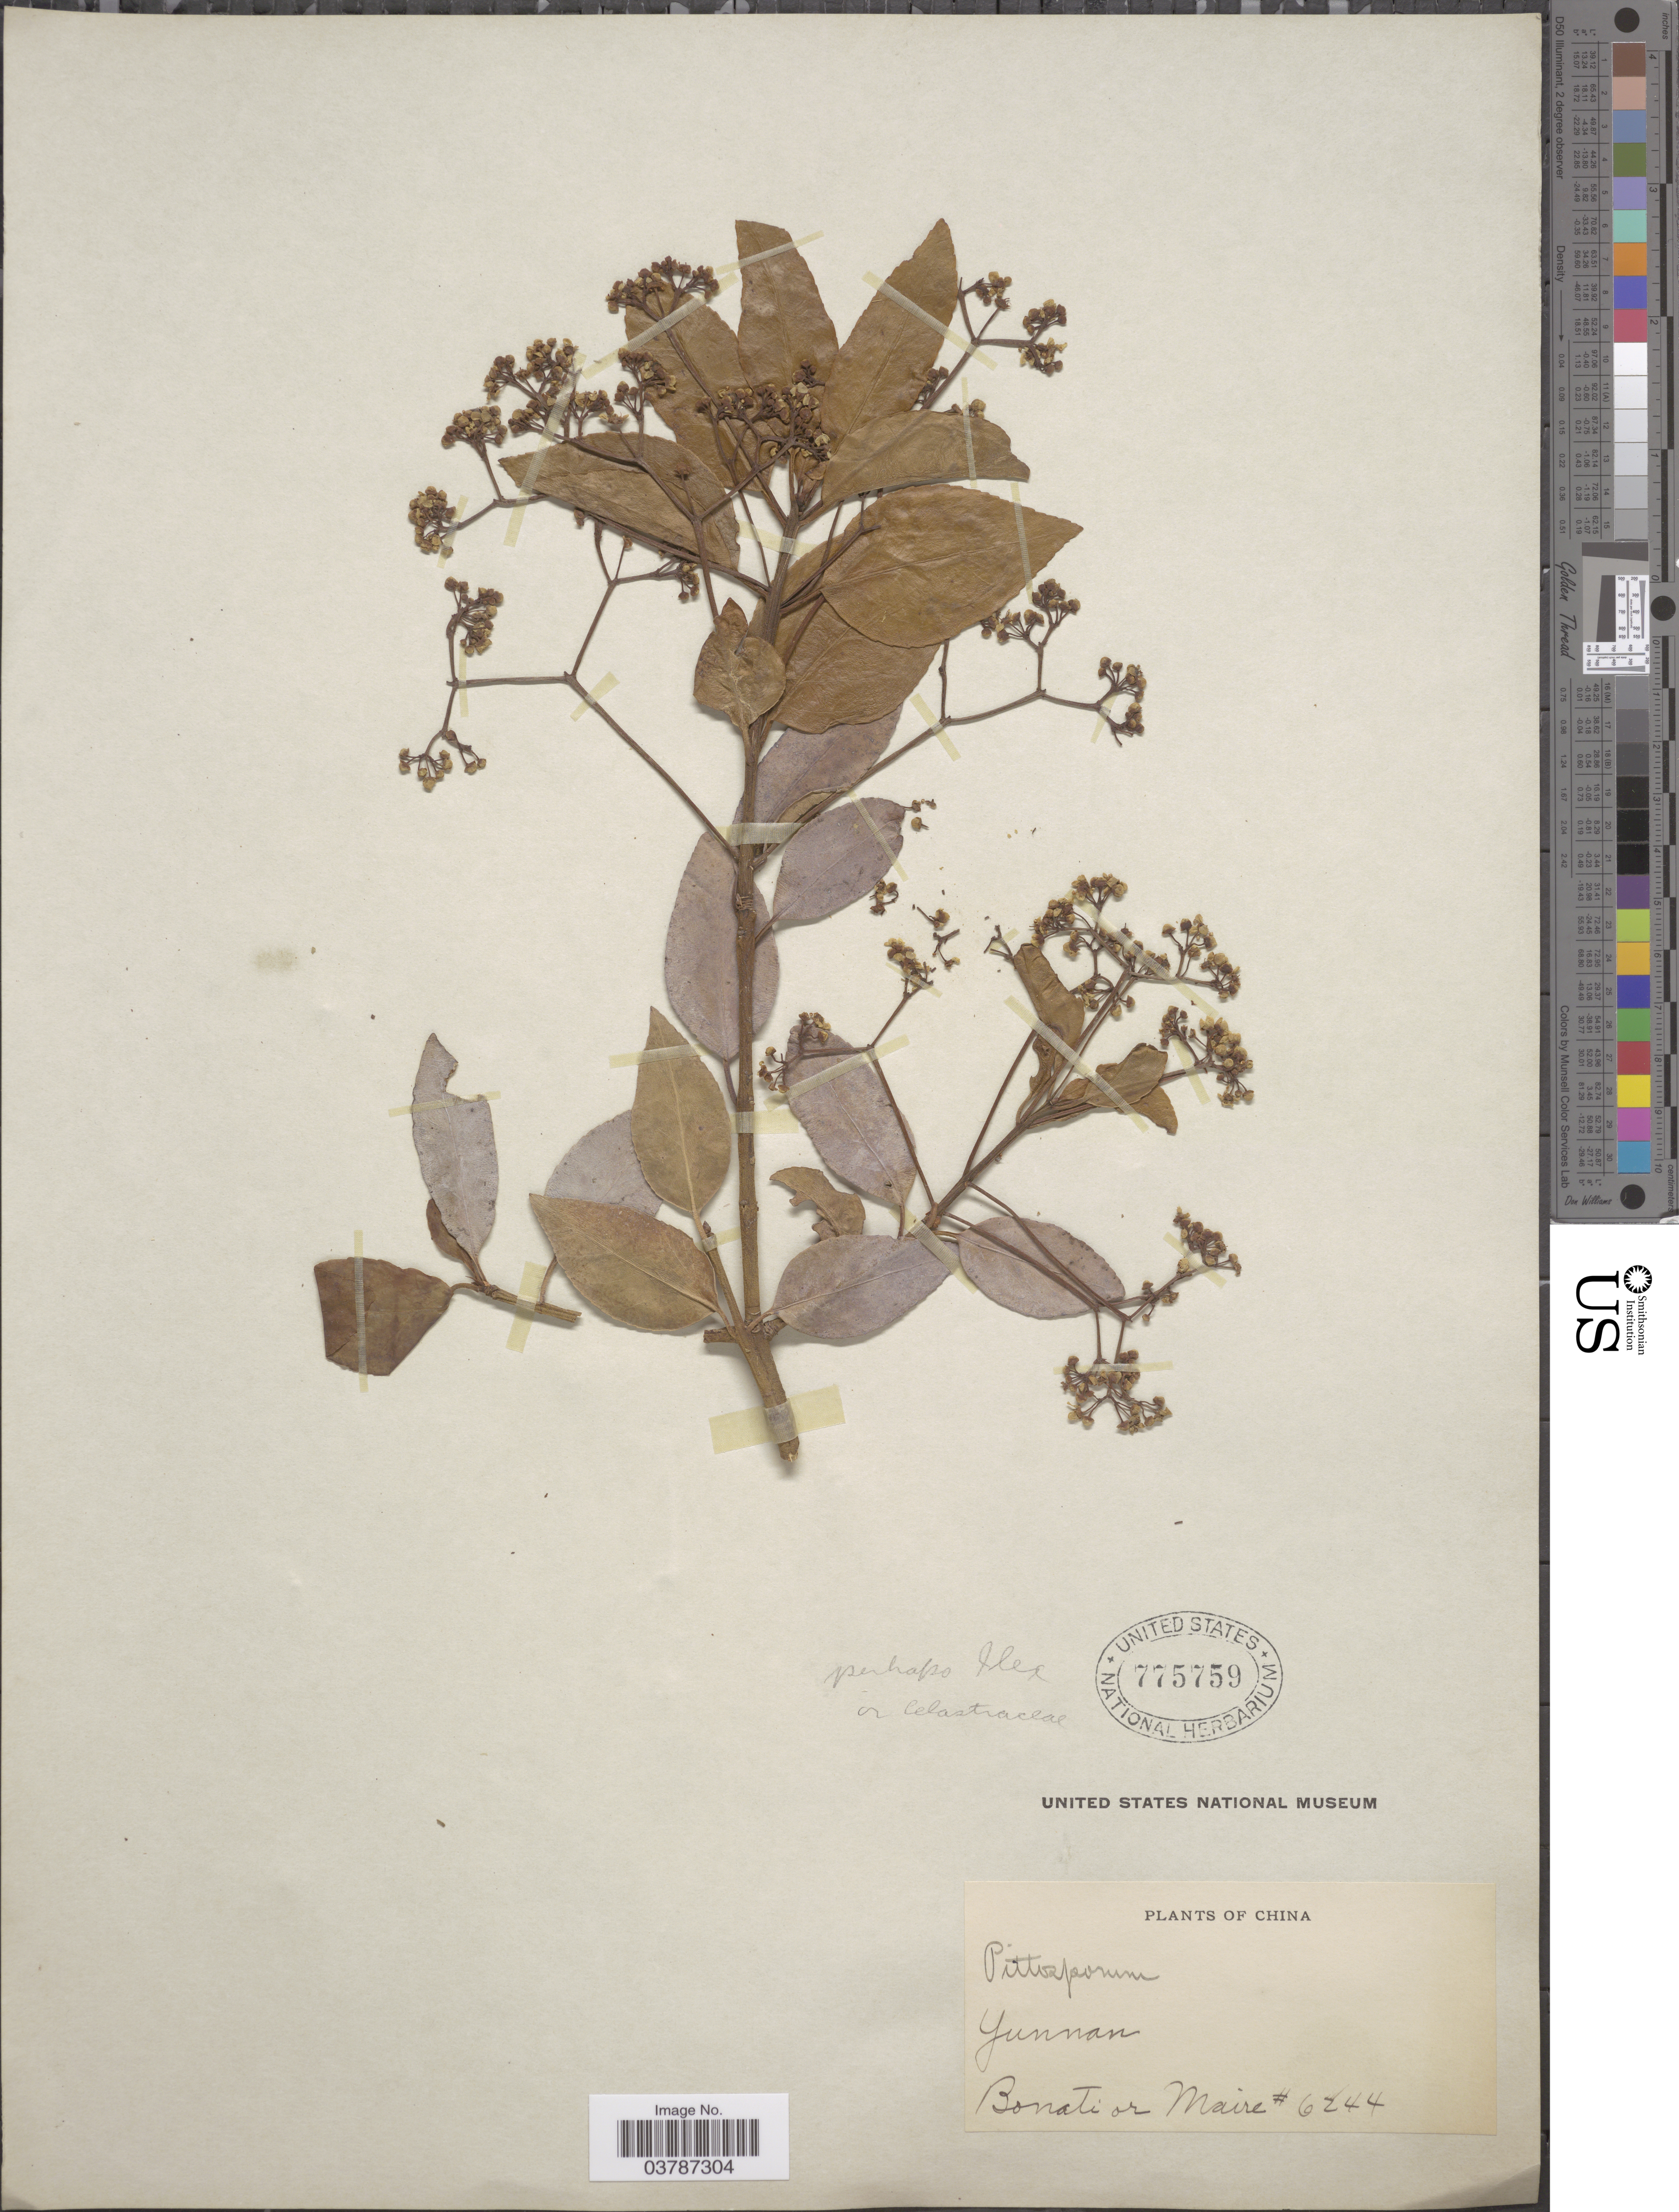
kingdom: Plantae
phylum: Tracheophyta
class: Magnoliopsida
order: Apiales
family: Pittosporaceae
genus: Pittosporum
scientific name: Pittosporum sp.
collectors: -. Bonati & Maire, --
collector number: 6244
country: China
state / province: Yunnan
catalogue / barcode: US 775759